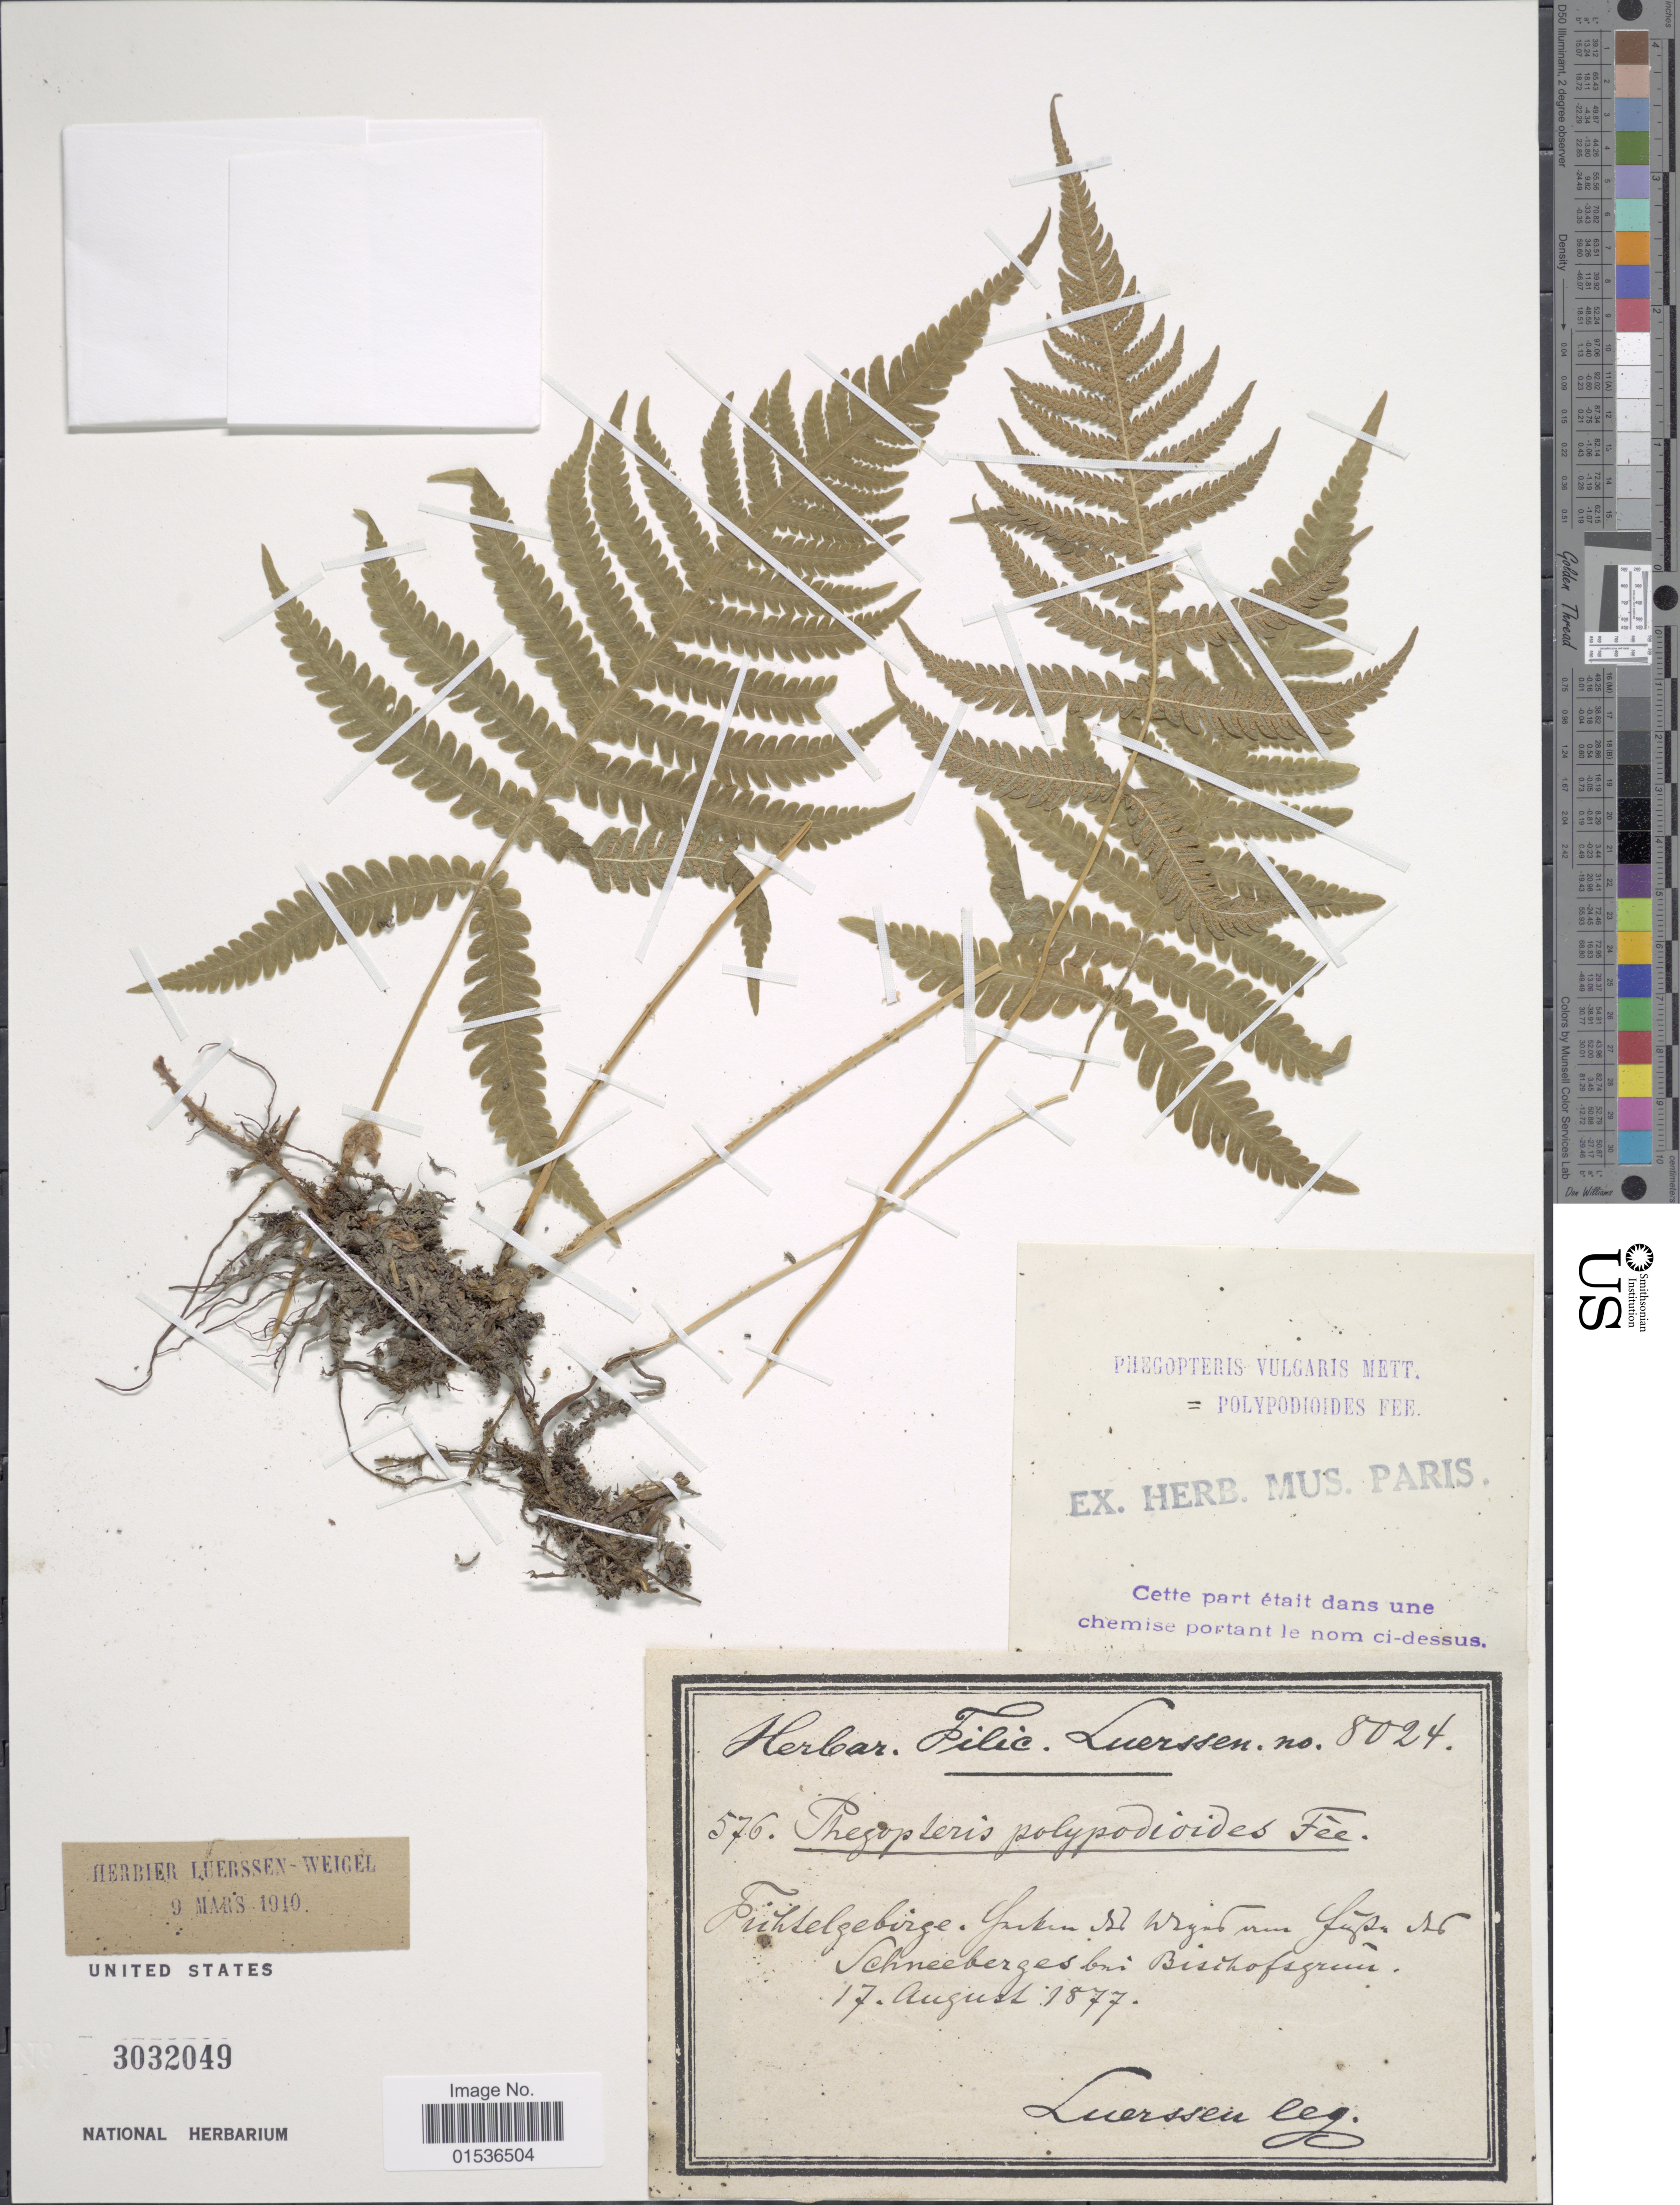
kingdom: Plantae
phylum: Tracheophyta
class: Polypodiopsida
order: Polypodiales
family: Thelypteridaceae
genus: Phegopteris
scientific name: Phegopteris connectilis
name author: (Michx.) Watt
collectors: Luerssen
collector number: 576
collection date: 1877-08-17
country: Germany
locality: Fuchtelgebirge, [illegible text] Schneeberges bai Bischof[illegible text].[interpreted]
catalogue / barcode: US 3032049